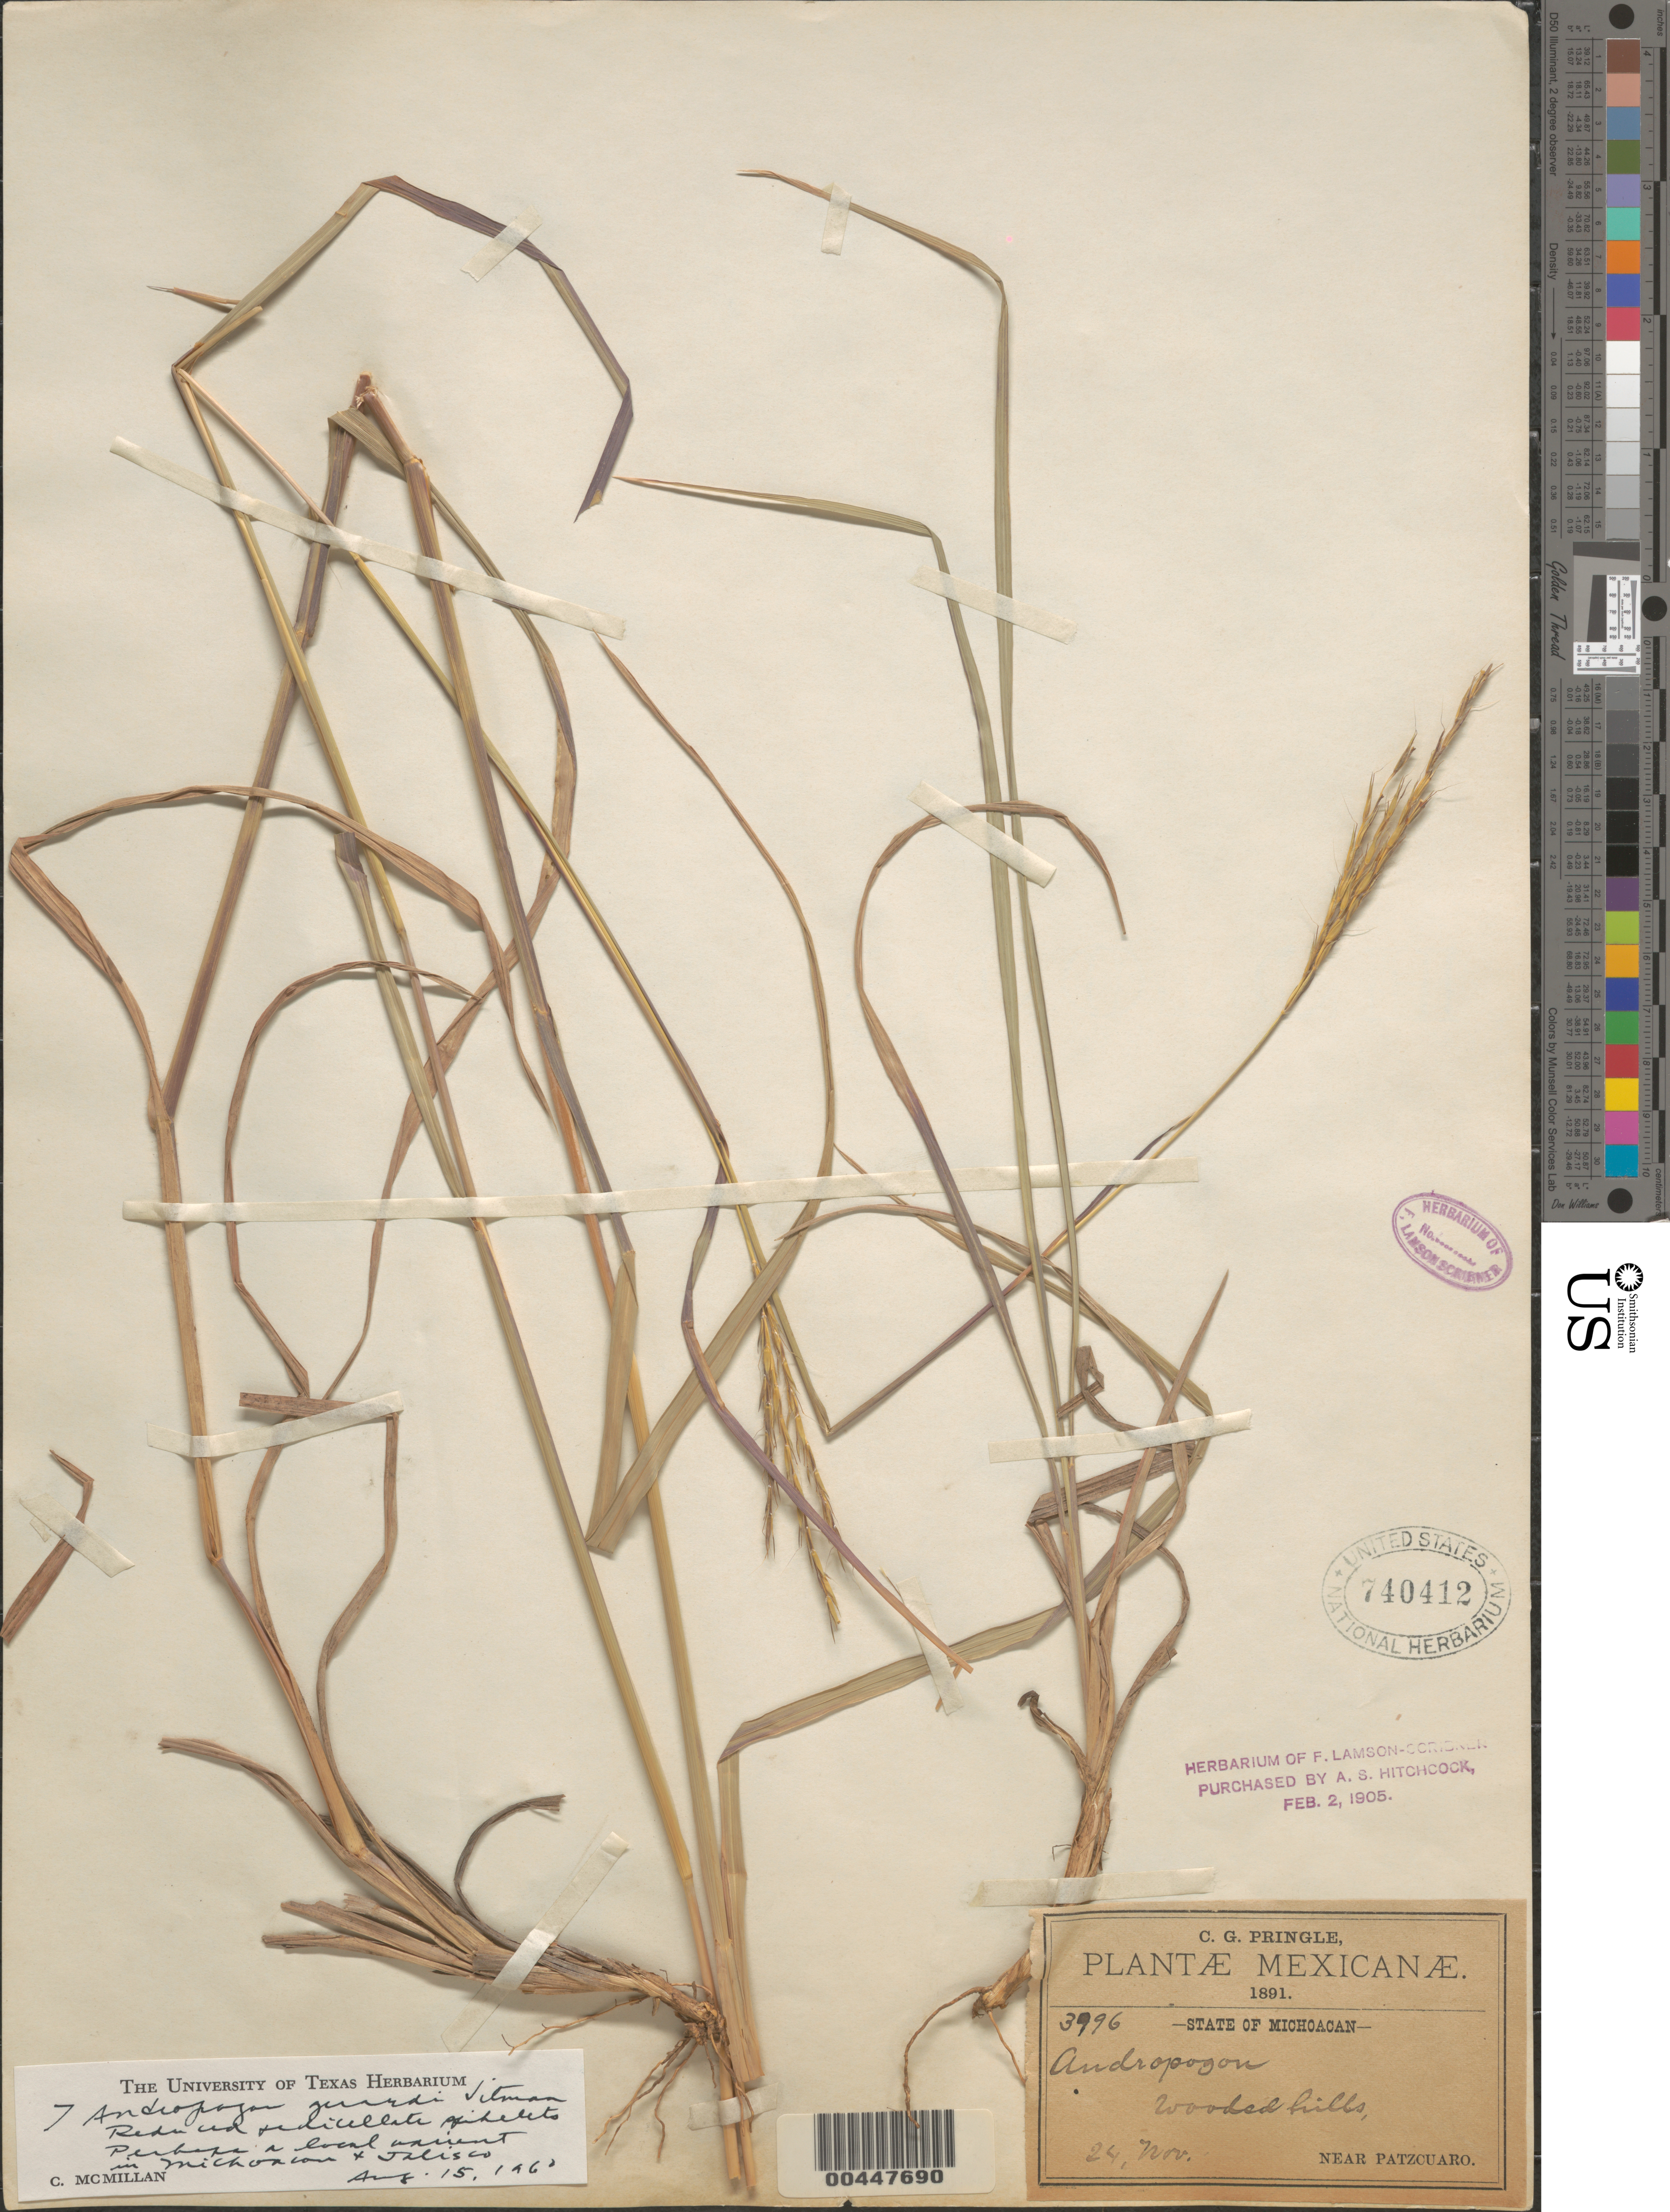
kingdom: Plantae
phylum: Tracheophyta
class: Liliopsida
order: Poales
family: Poaceae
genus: Andropogon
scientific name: Andropogon gerardii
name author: Vitman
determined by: McMillan, C.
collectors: C. G. Pringle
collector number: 3996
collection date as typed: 24 Nov 1891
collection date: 1891-11-24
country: Mexico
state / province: Michoacán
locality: Near Patzcuaro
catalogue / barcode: US 740412